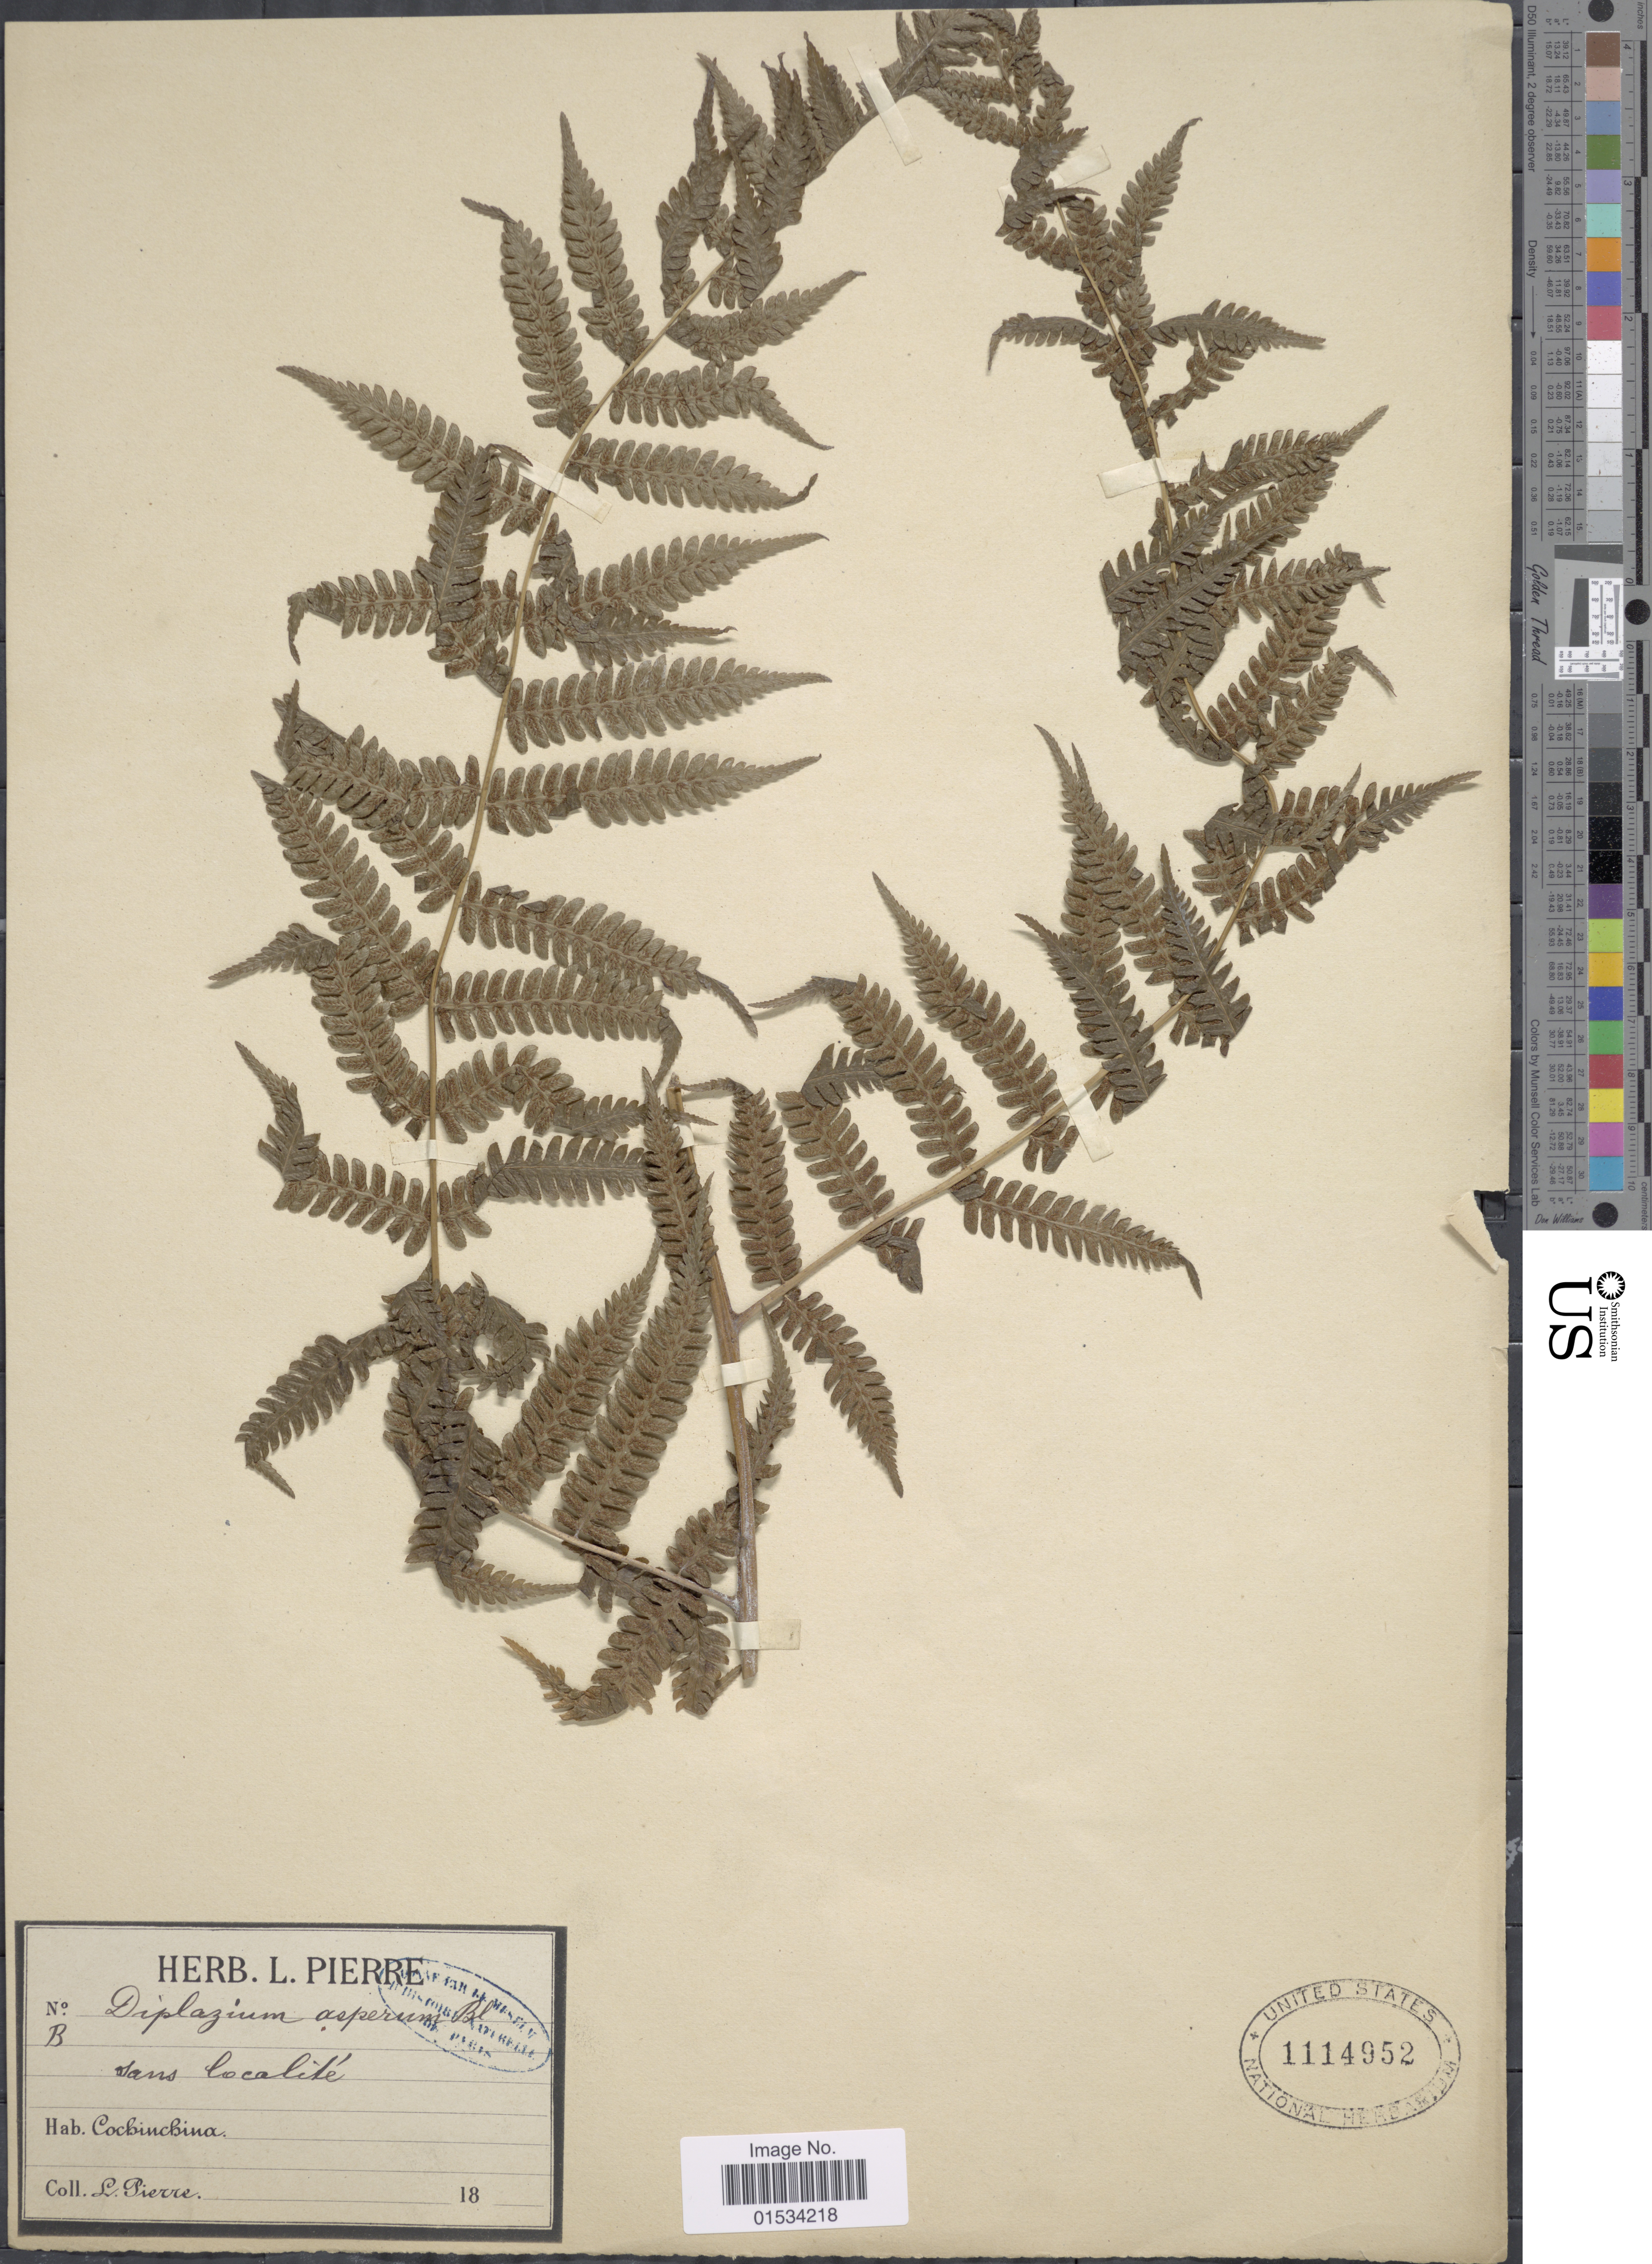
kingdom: Plantae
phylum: Tracheophyta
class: Polypodiopsida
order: Polypodiales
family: Athyriaceae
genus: Diplazium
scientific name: Diplazium polypodioides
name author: Blume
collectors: L. Pierre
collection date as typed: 18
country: Vietnam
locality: Cochinchina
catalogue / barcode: US 1114952